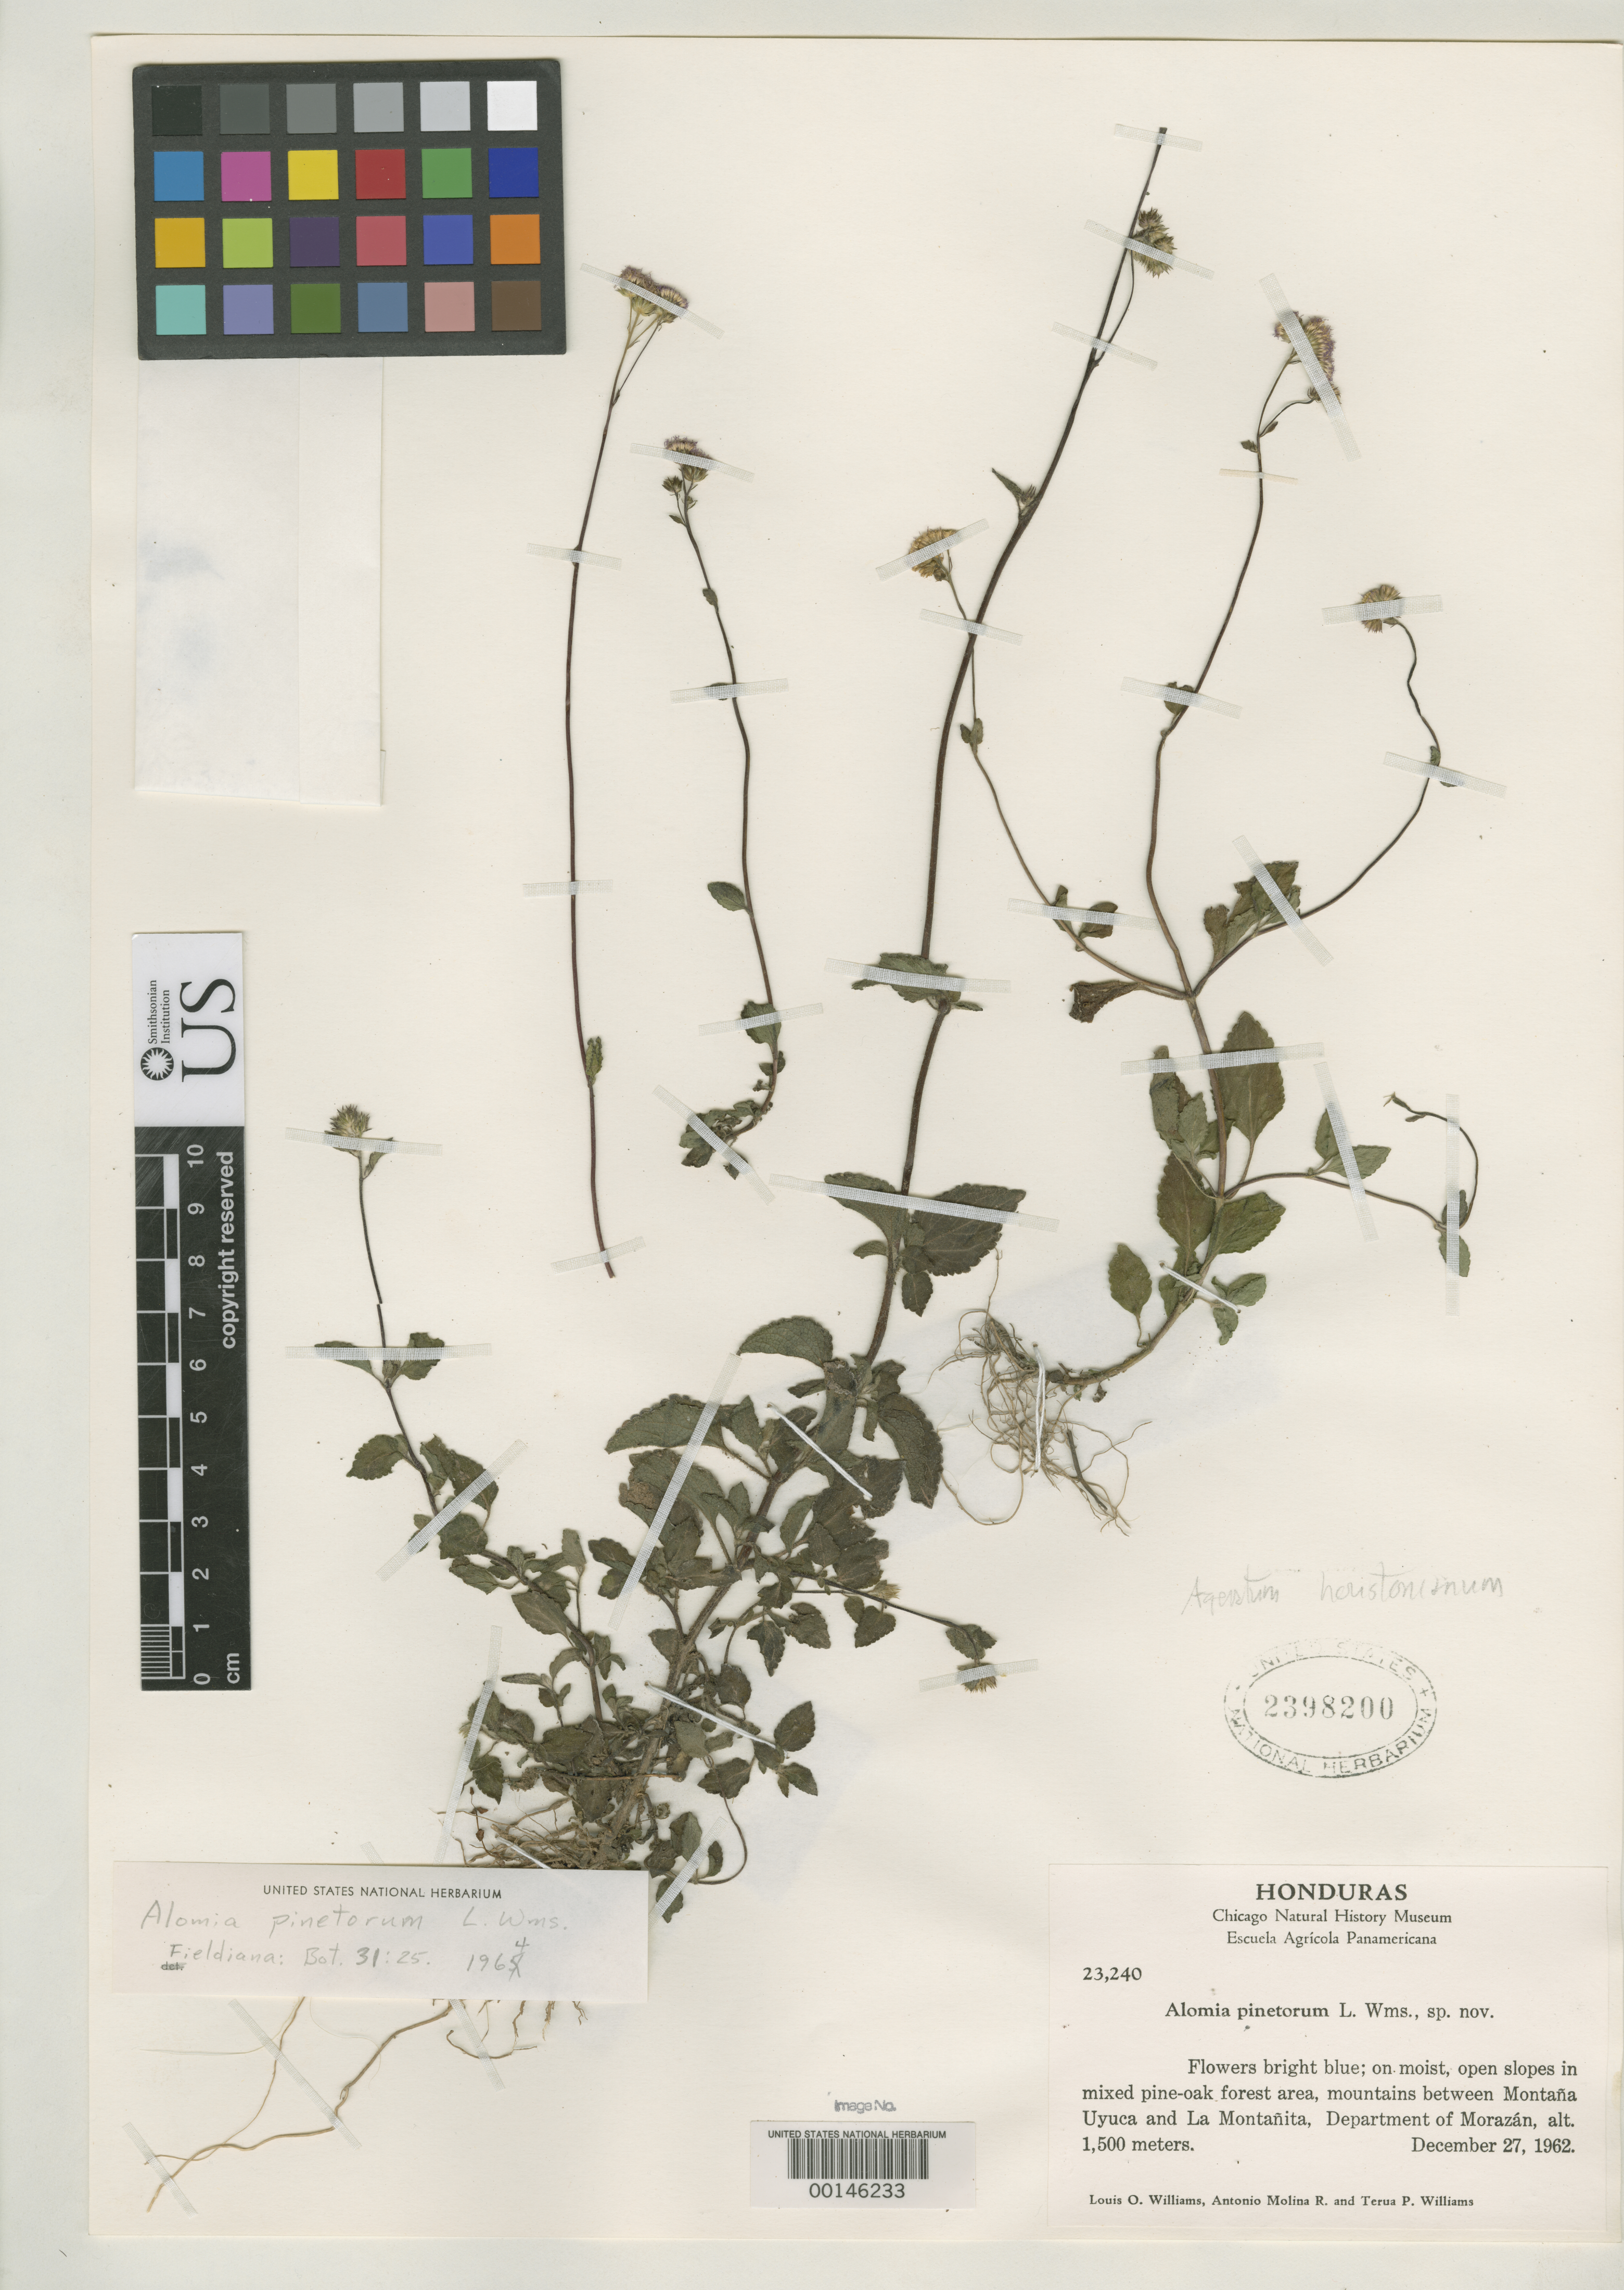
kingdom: Plantae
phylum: Tracheophyta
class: Magnoliopsida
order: Asterales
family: Asteraceae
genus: Alomia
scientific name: Alomia pinetorum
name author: L.O. Williams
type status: Isotype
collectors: L. O. Williams, A. Molina R. & T. P. Williams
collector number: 23240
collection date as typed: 27 Dec 1962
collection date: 1962-12-27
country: Honduras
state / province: Fco. Morazán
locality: Between Montana Uyuca & La Montanita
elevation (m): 1500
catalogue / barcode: US 2398200